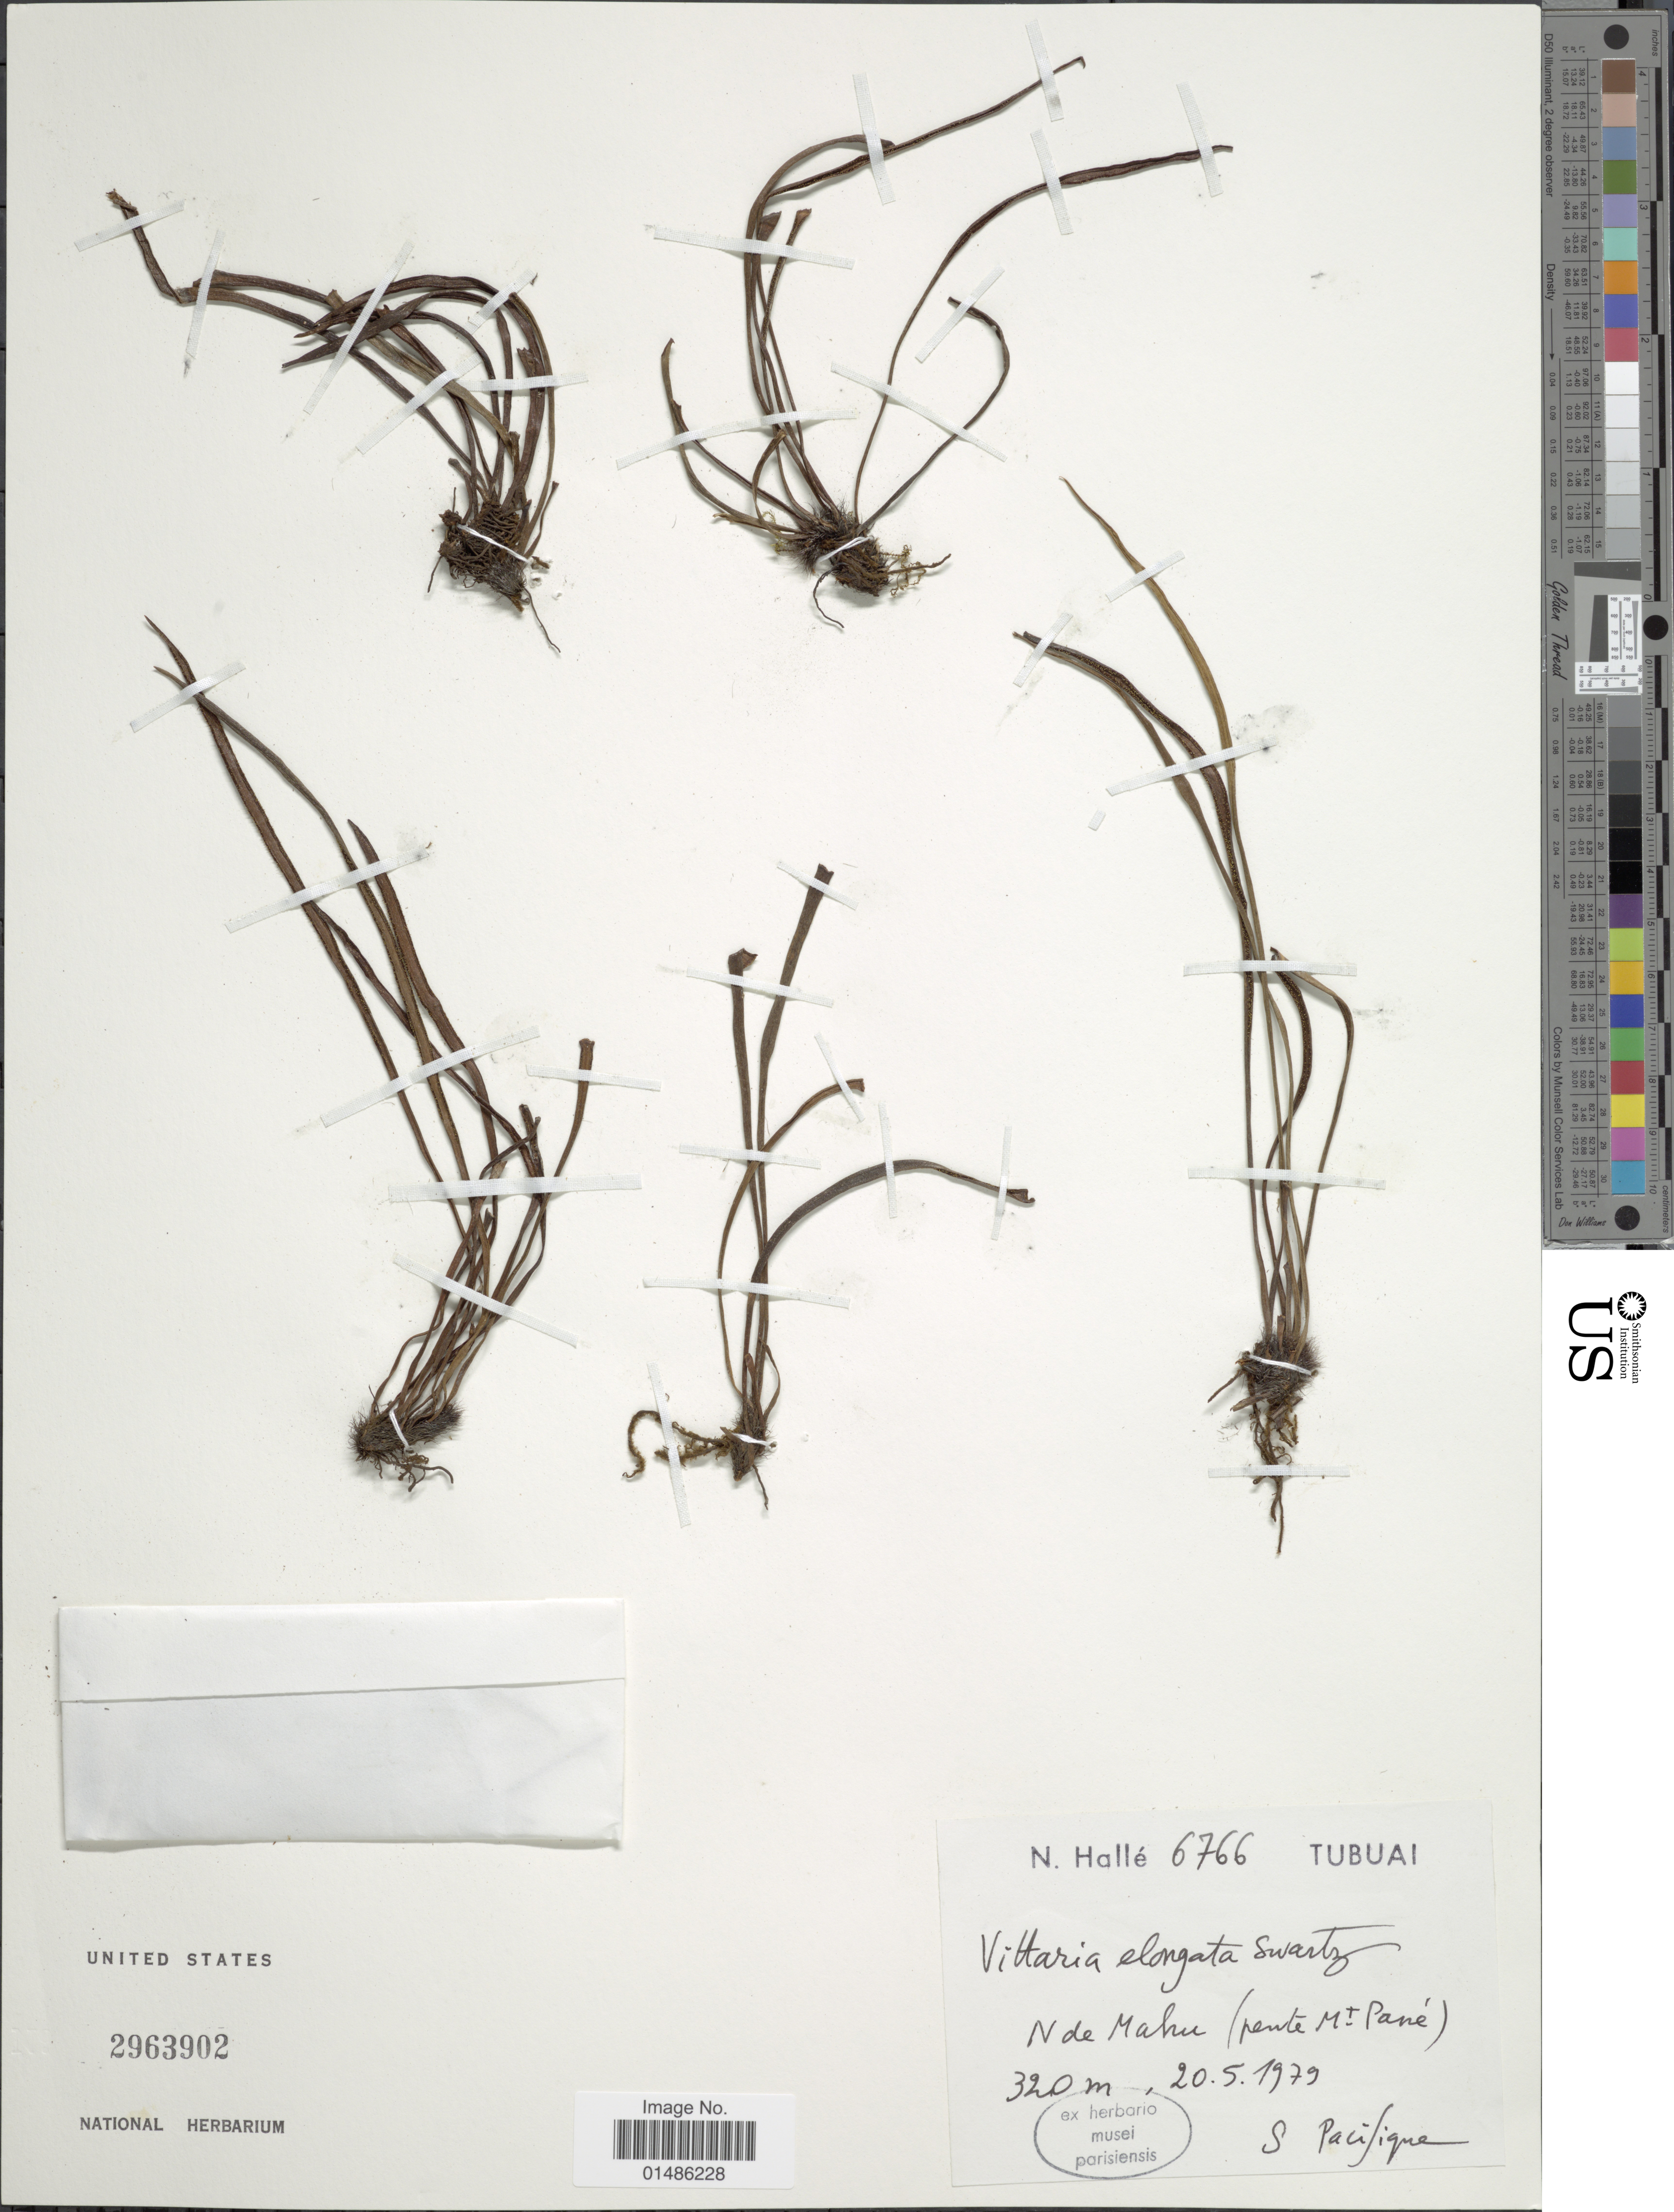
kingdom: Plantae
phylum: Tracheophyta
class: Polypodiopsida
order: Polypodiales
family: Pteridaceae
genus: Haplopteris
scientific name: Haplopteris ensiformis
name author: (Sw.) E.H. Crane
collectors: N. Hallé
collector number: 6766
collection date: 1979-05-20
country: French Polynesia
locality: N de Mahu (pente Mt. Pané), S Pacifique.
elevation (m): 320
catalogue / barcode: US 2963902